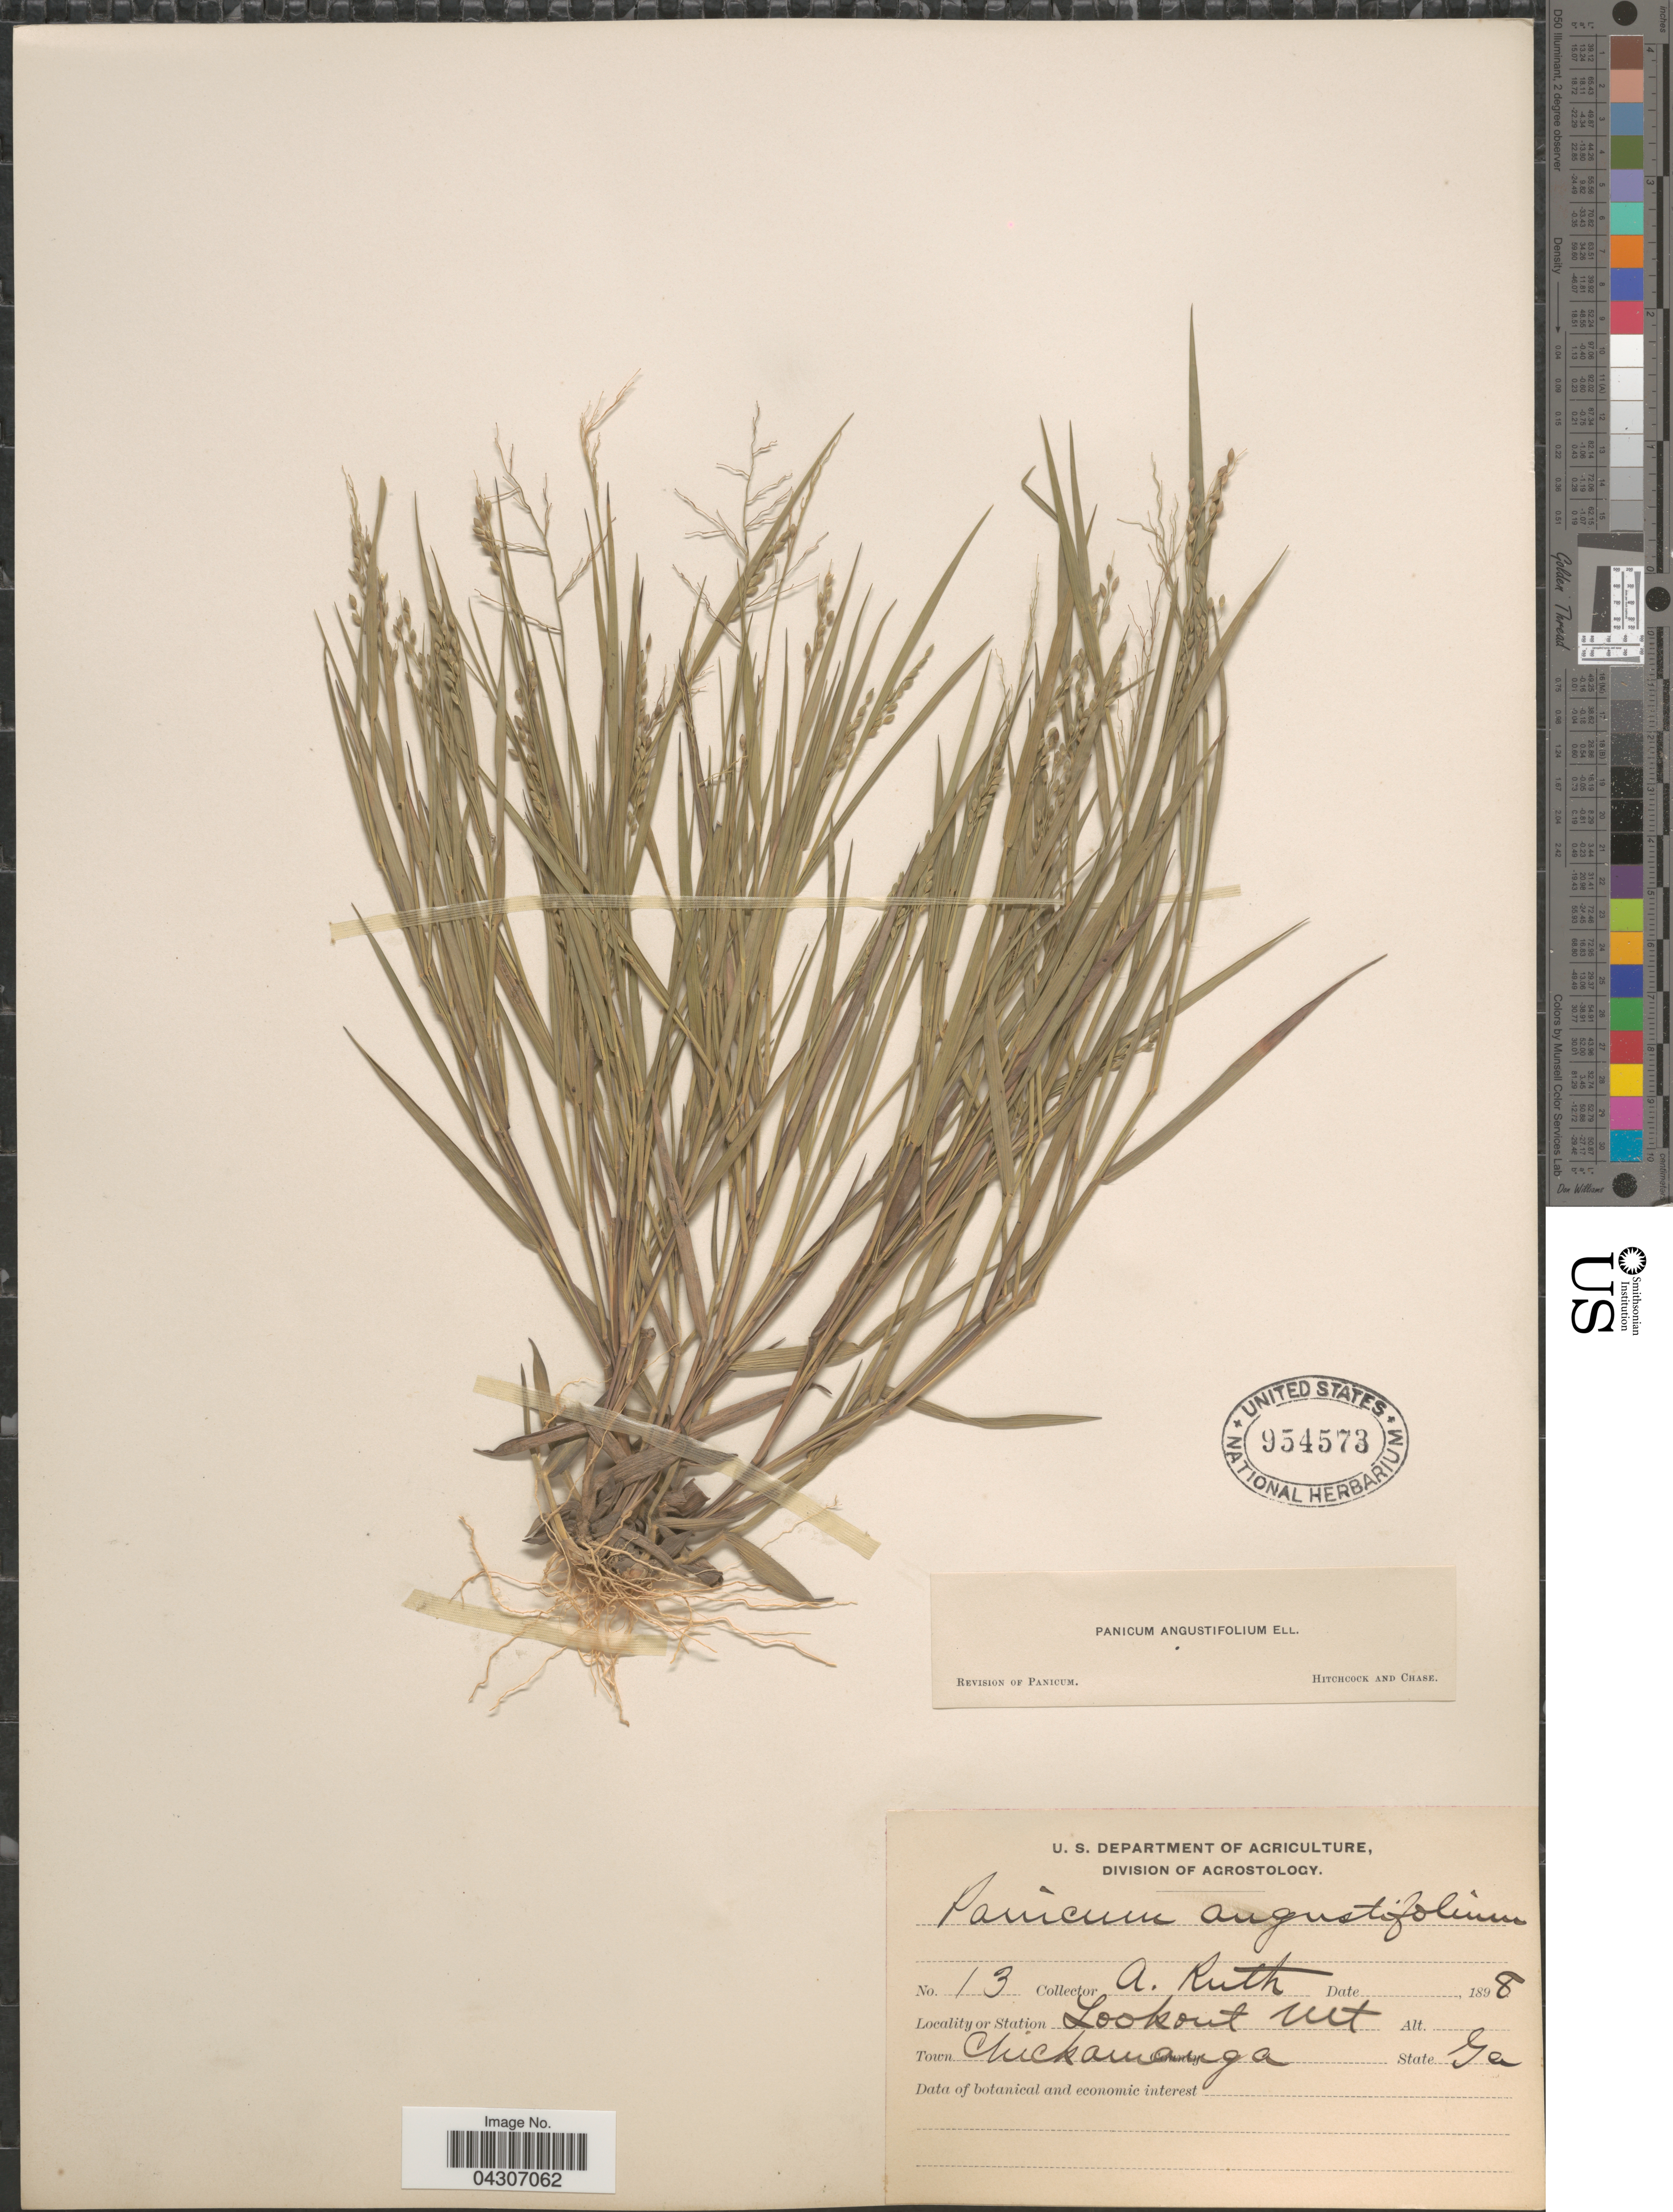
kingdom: Plantae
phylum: Tracheophyta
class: Liliopsida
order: Poales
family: Poaceae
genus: Dichanthelium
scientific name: Dichanthelium aciculare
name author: (Desv. ex Poir.) Gould & C.A. Clark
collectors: A. Ruth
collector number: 13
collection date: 1898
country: United States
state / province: Georgia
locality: Lookout Mt. Town Chickamauga.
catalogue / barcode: US 954573